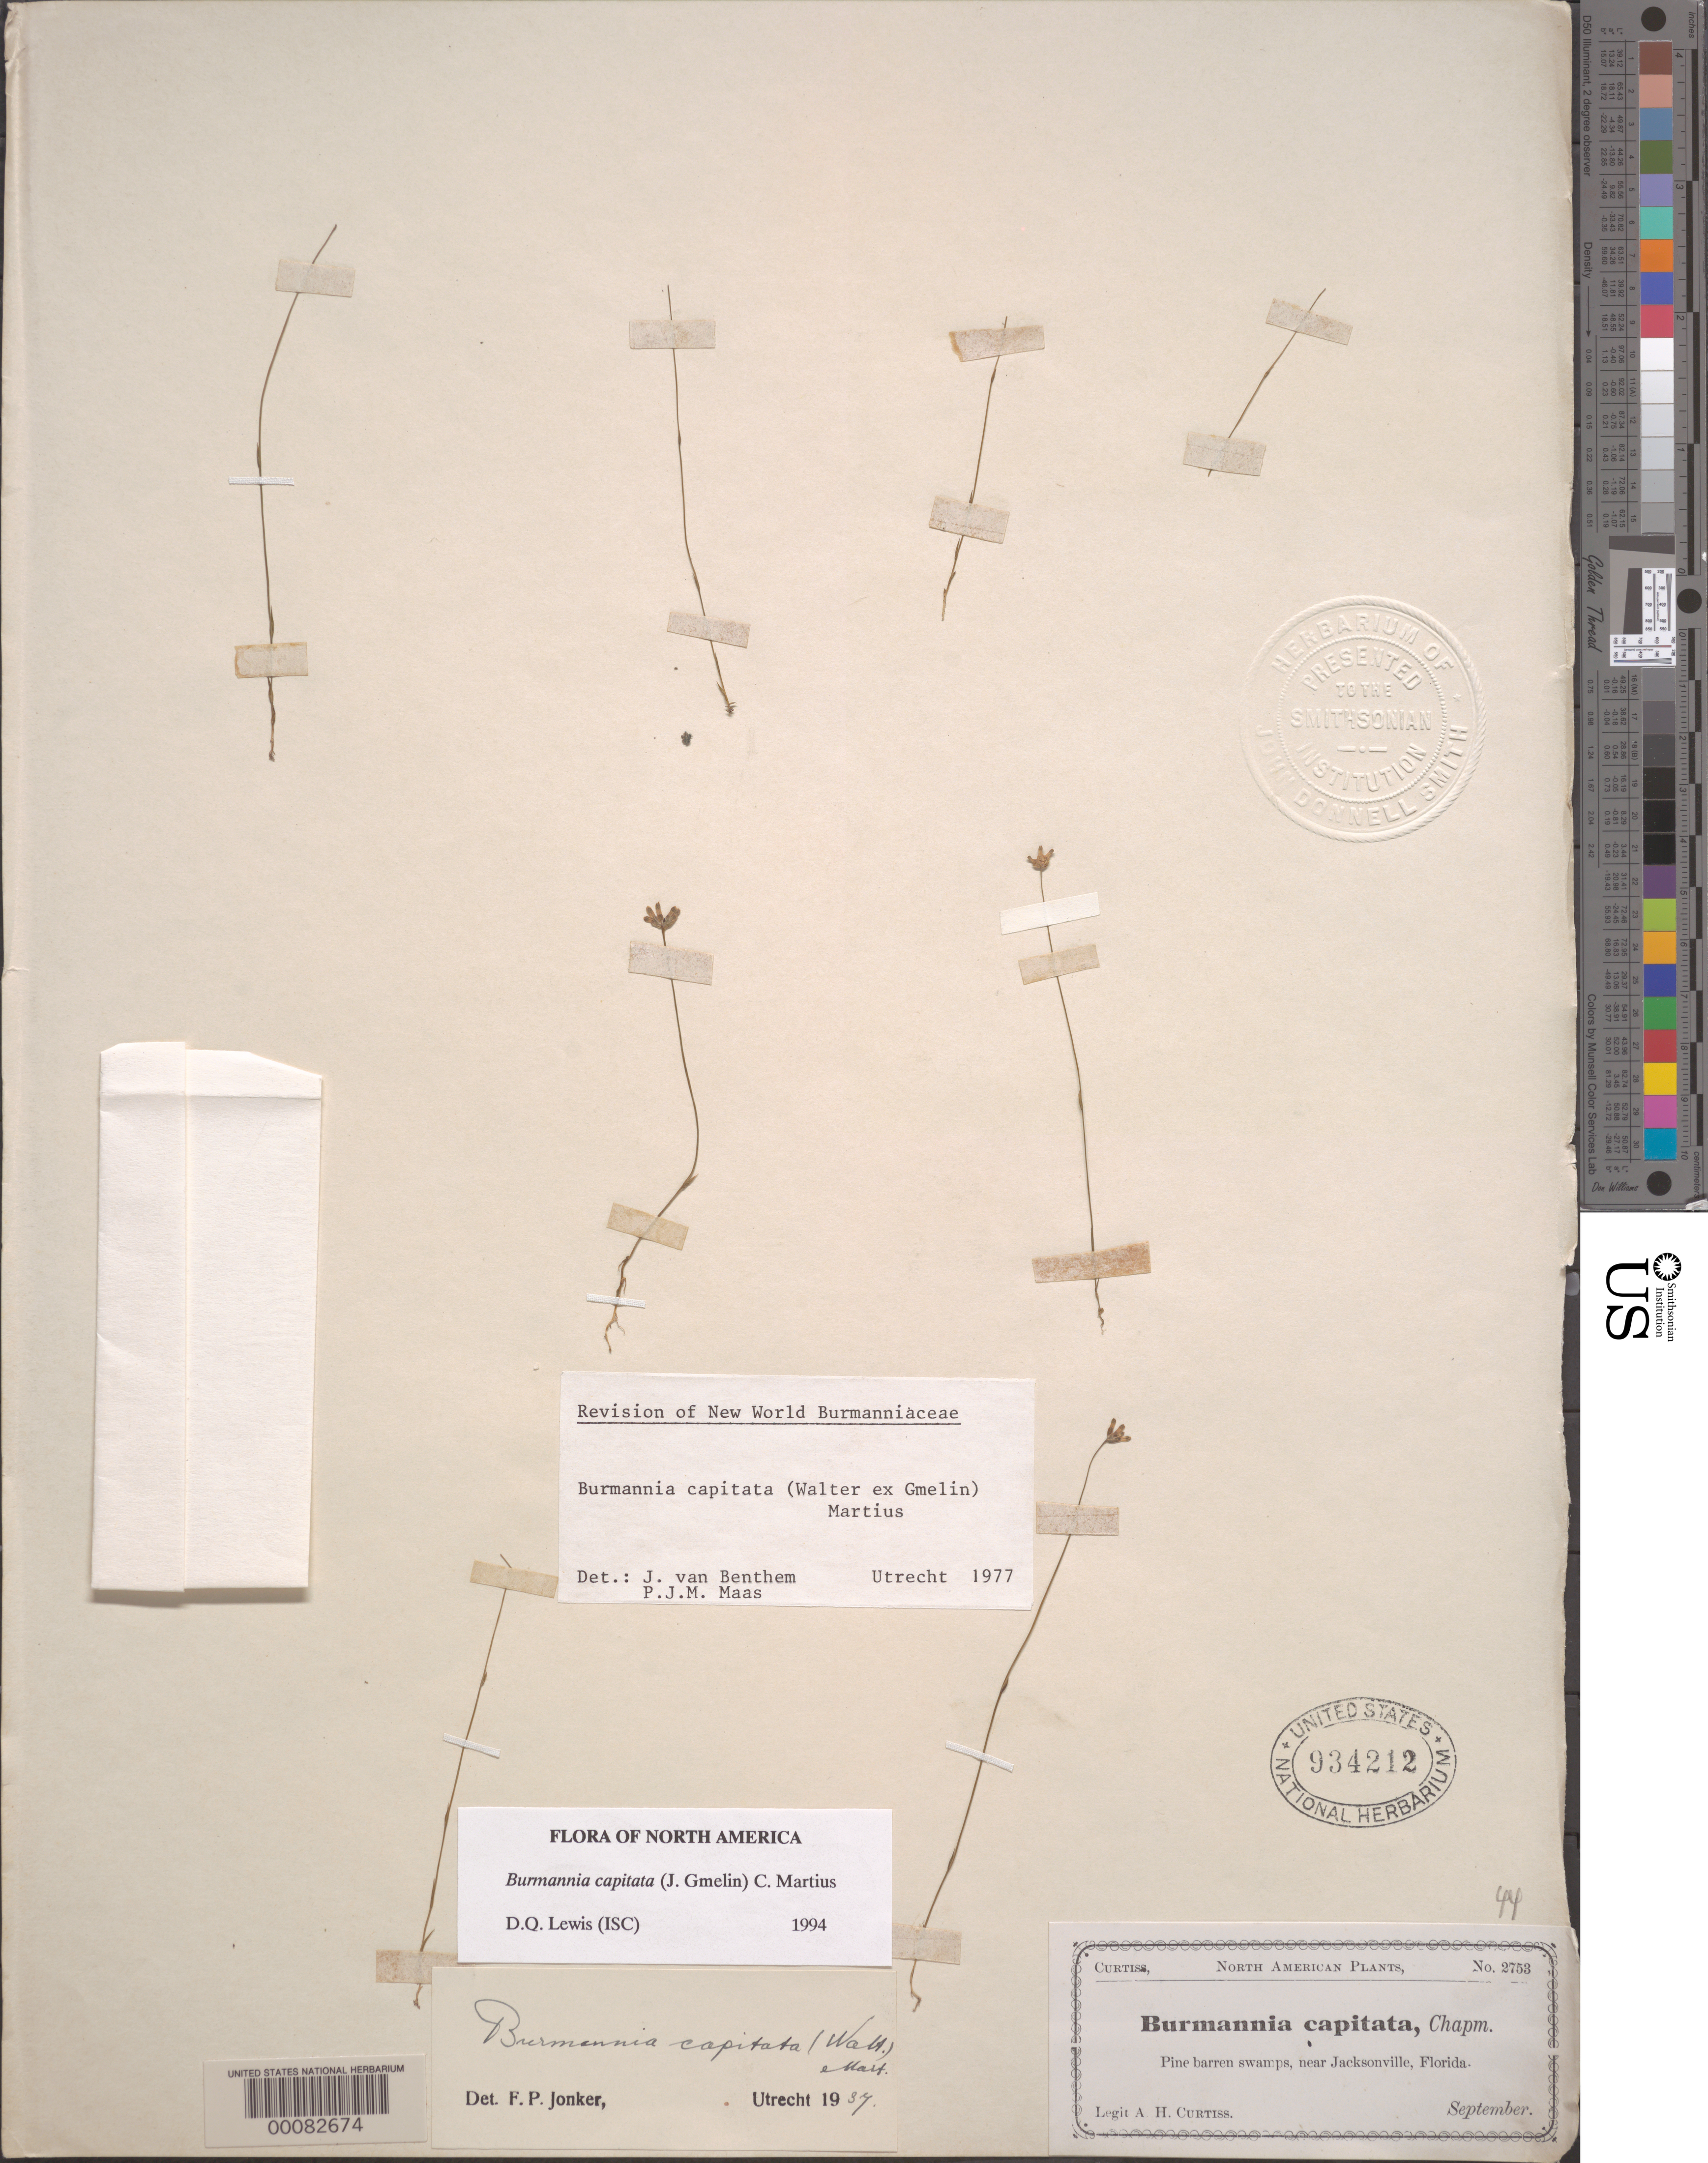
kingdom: Plantae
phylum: Tracheophyta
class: Liliopsida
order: Dioscoreales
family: Burmanniaceae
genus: Burmannia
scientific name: Burmannia capitata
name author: (Walter ex J.F. Gmel.) Mart.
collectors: A. H. Curtiss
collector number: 2753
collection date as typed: Sep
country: United States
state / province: Florida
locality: Near jacksonville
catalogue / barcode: US 934212